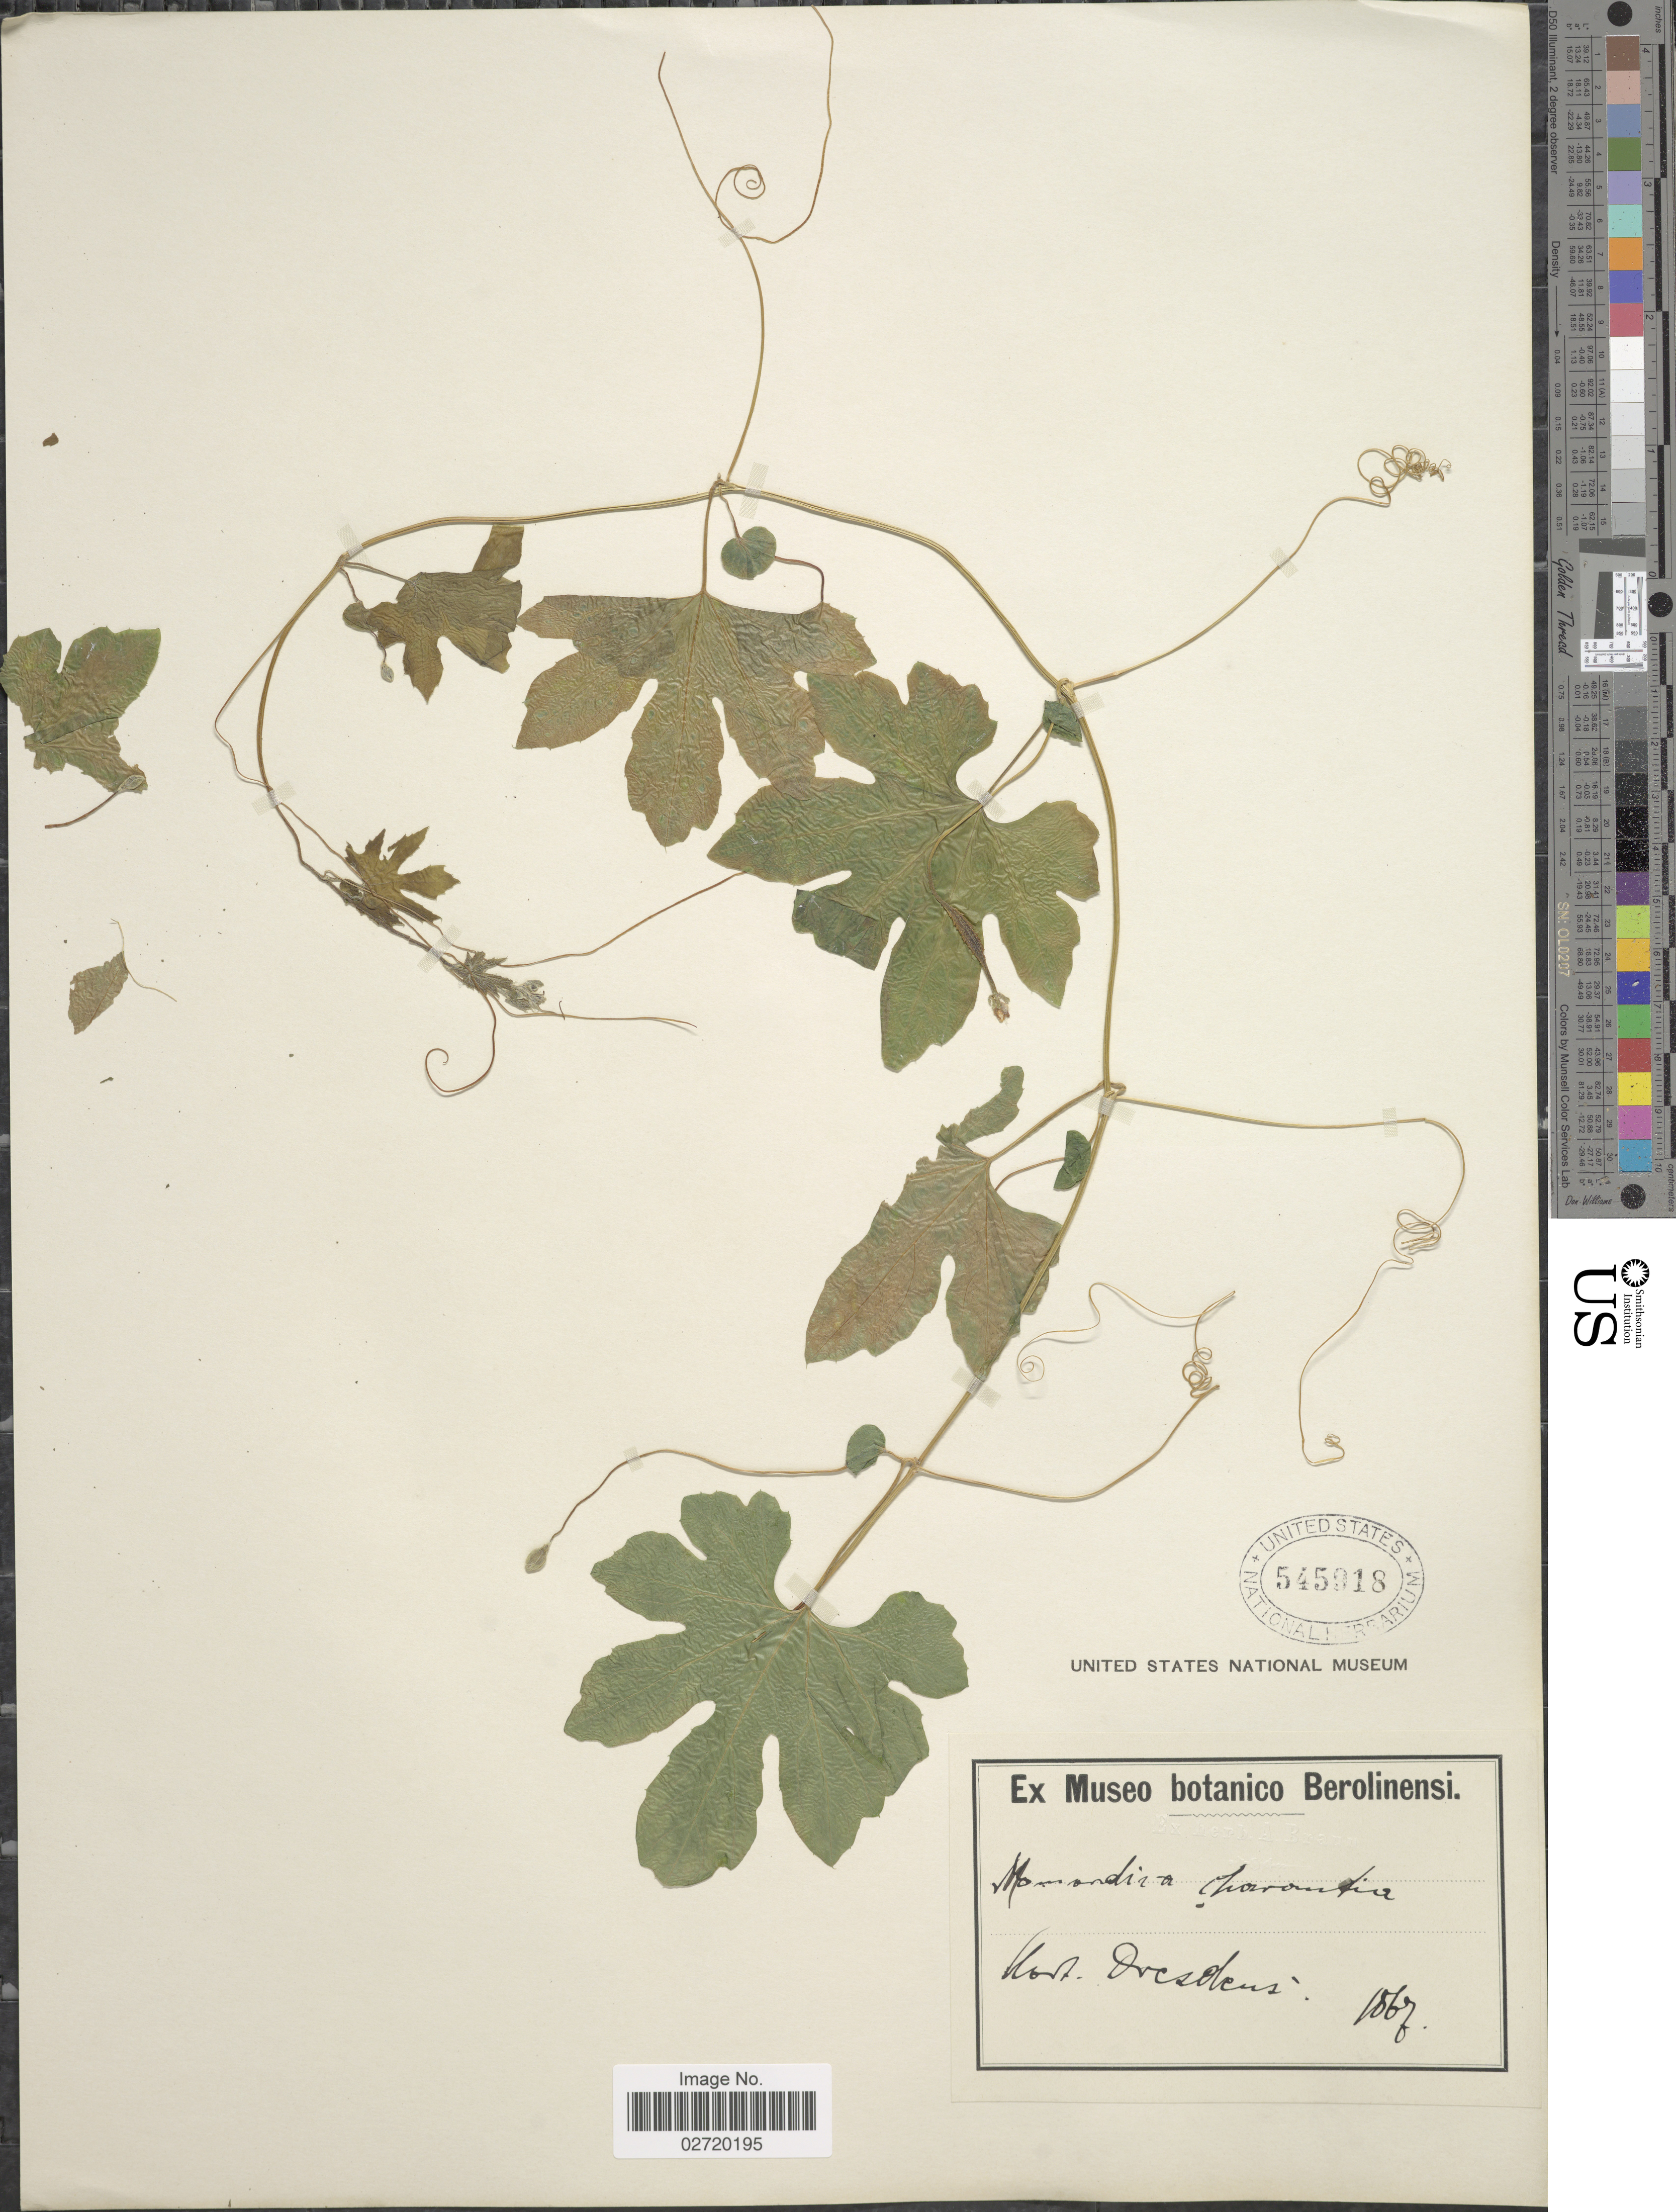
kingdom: Plantae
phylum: Tracheophyta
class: Magnoliopsida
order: Cucurbitales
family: Cucurbitaceae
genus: Momordica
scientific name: Momordica charantia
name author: L.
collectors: ex Museo Botanico Berolinensi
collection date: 1867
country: Germany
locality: Hort. Dresden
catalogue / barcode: US 545918